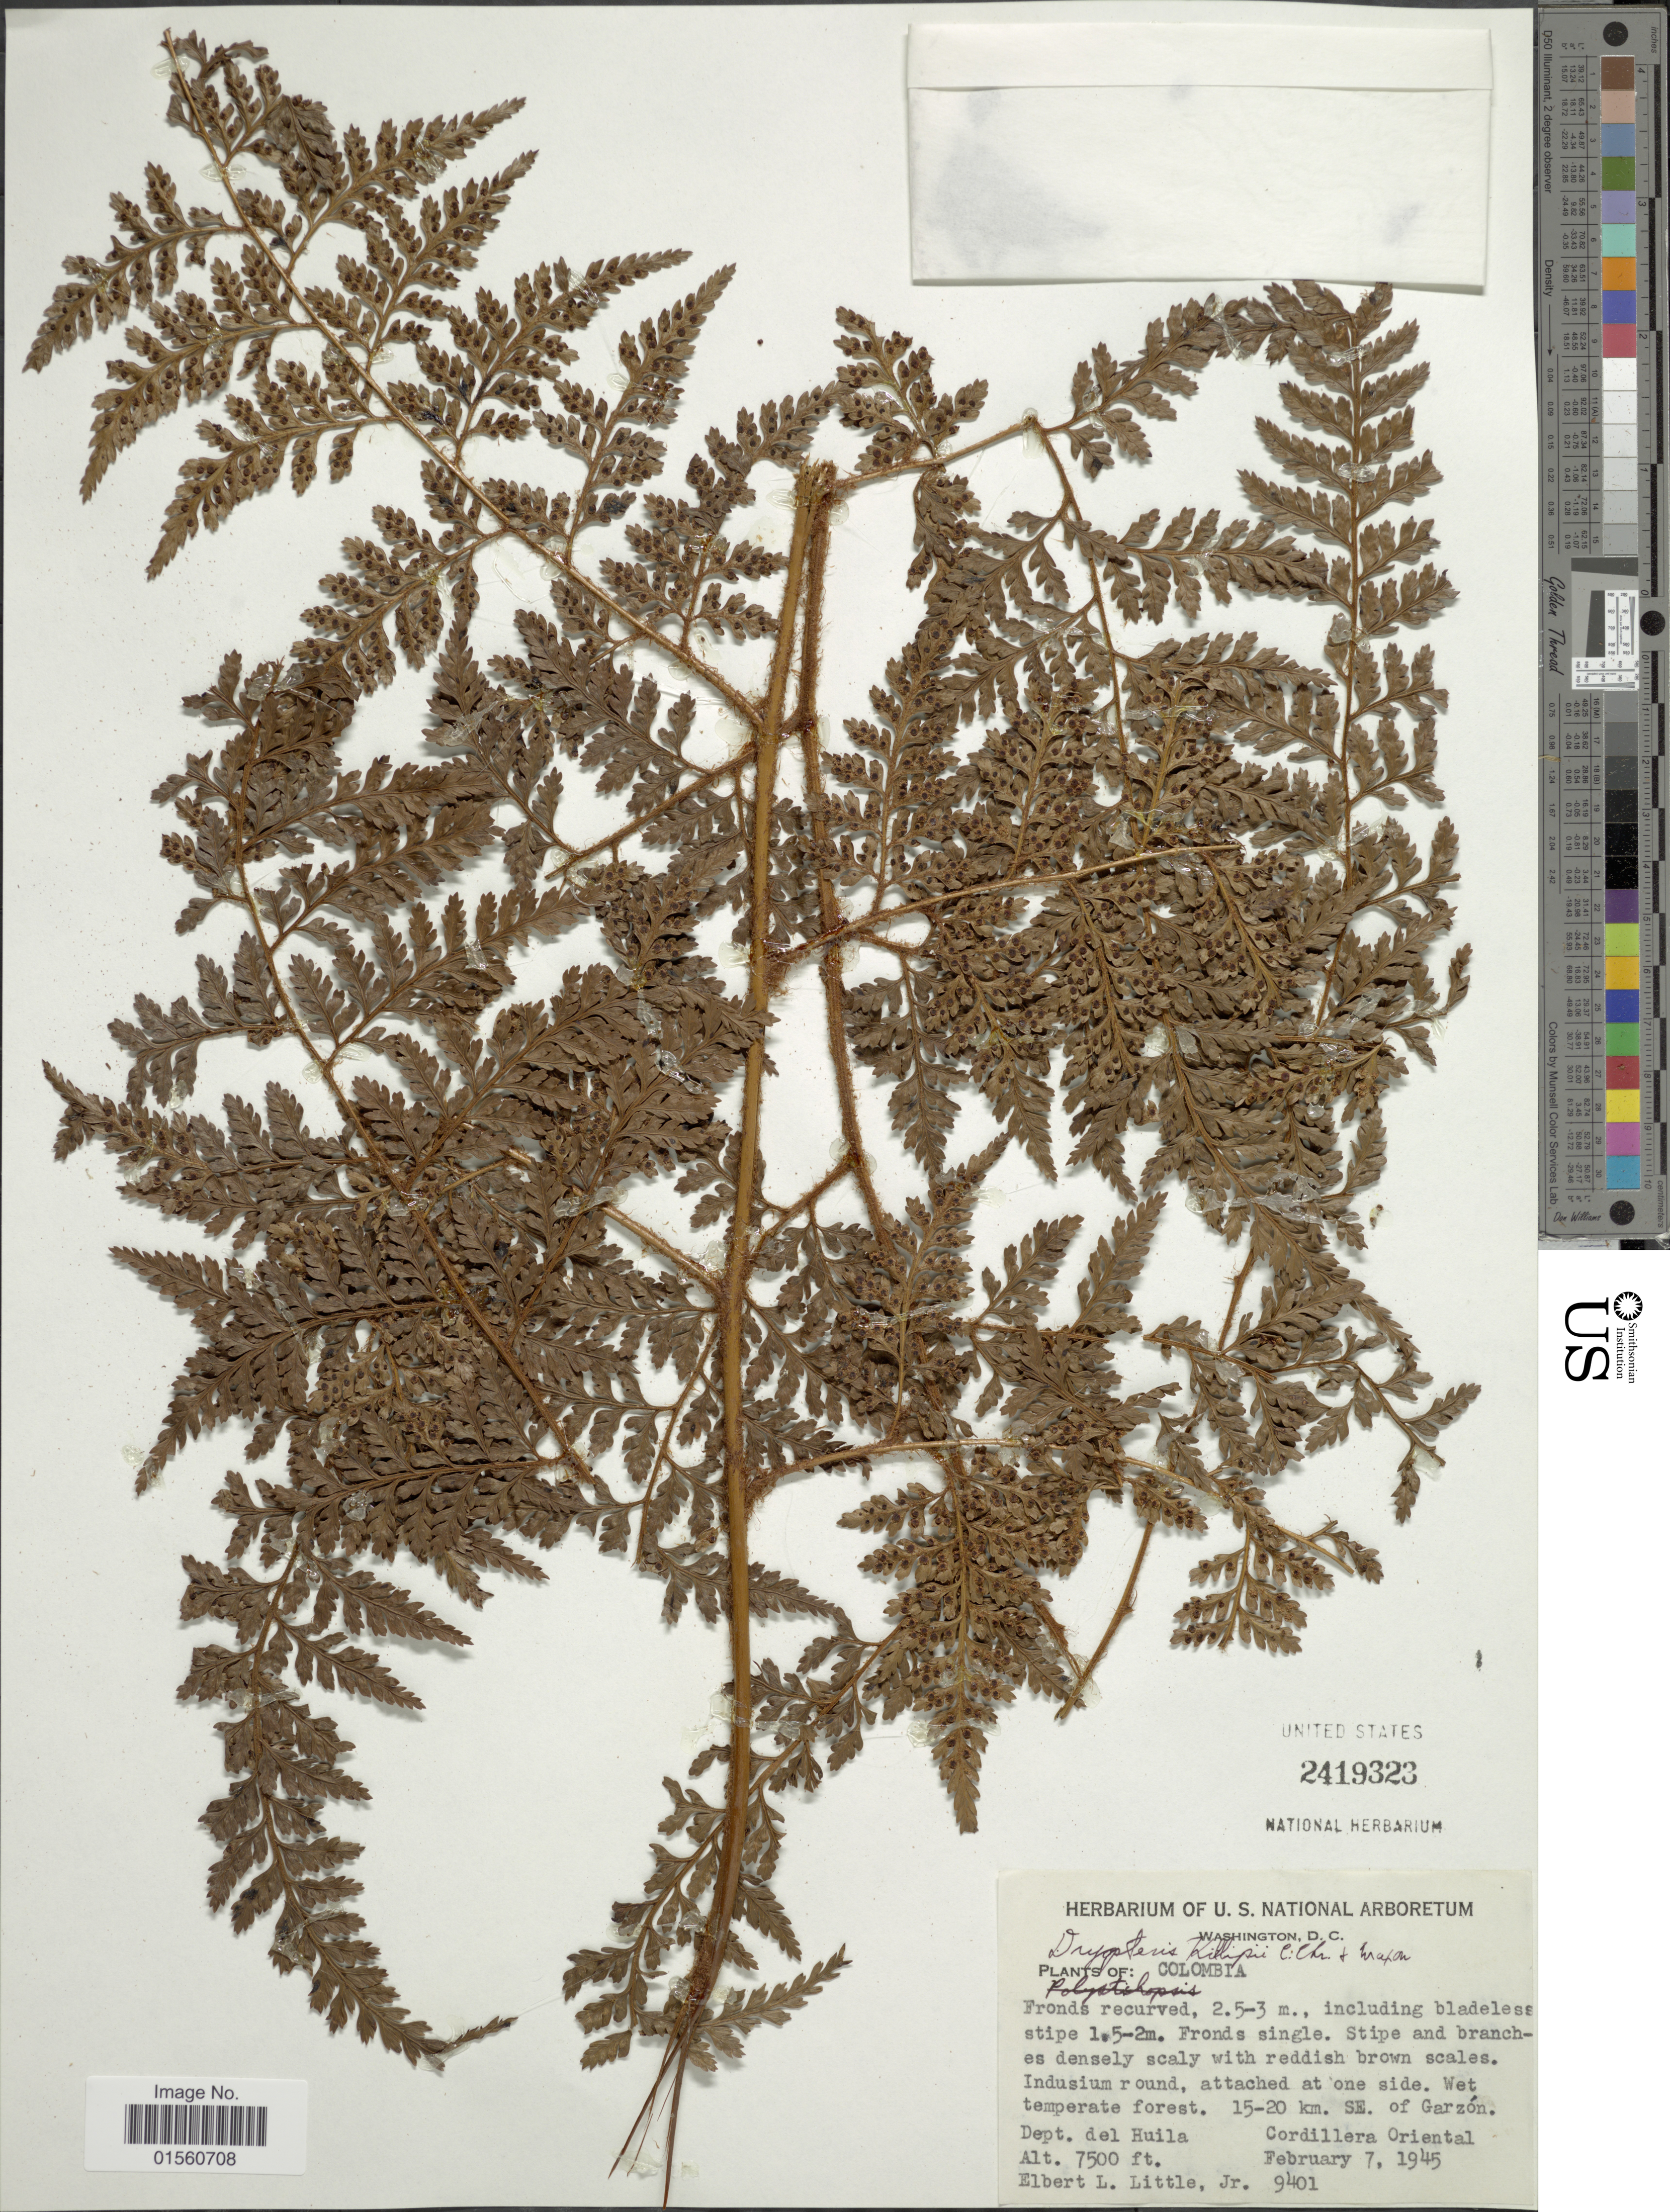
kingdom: Plantae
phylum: Tracheophyta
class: Polypodiopsida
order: Polypodiales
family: Dryopteridaceae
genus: Lastreopsis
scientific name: Lastreopsis killipii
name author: (C. Chr. & Maxon) Tindale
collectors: E. L. Little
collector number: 9401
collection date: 1945-02-07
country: Colombia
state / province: Huila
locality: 15-20 km SE. of Garzon, Dept. del Huila, Cordillera Oriental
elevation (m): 2286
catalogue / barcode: US 2419323